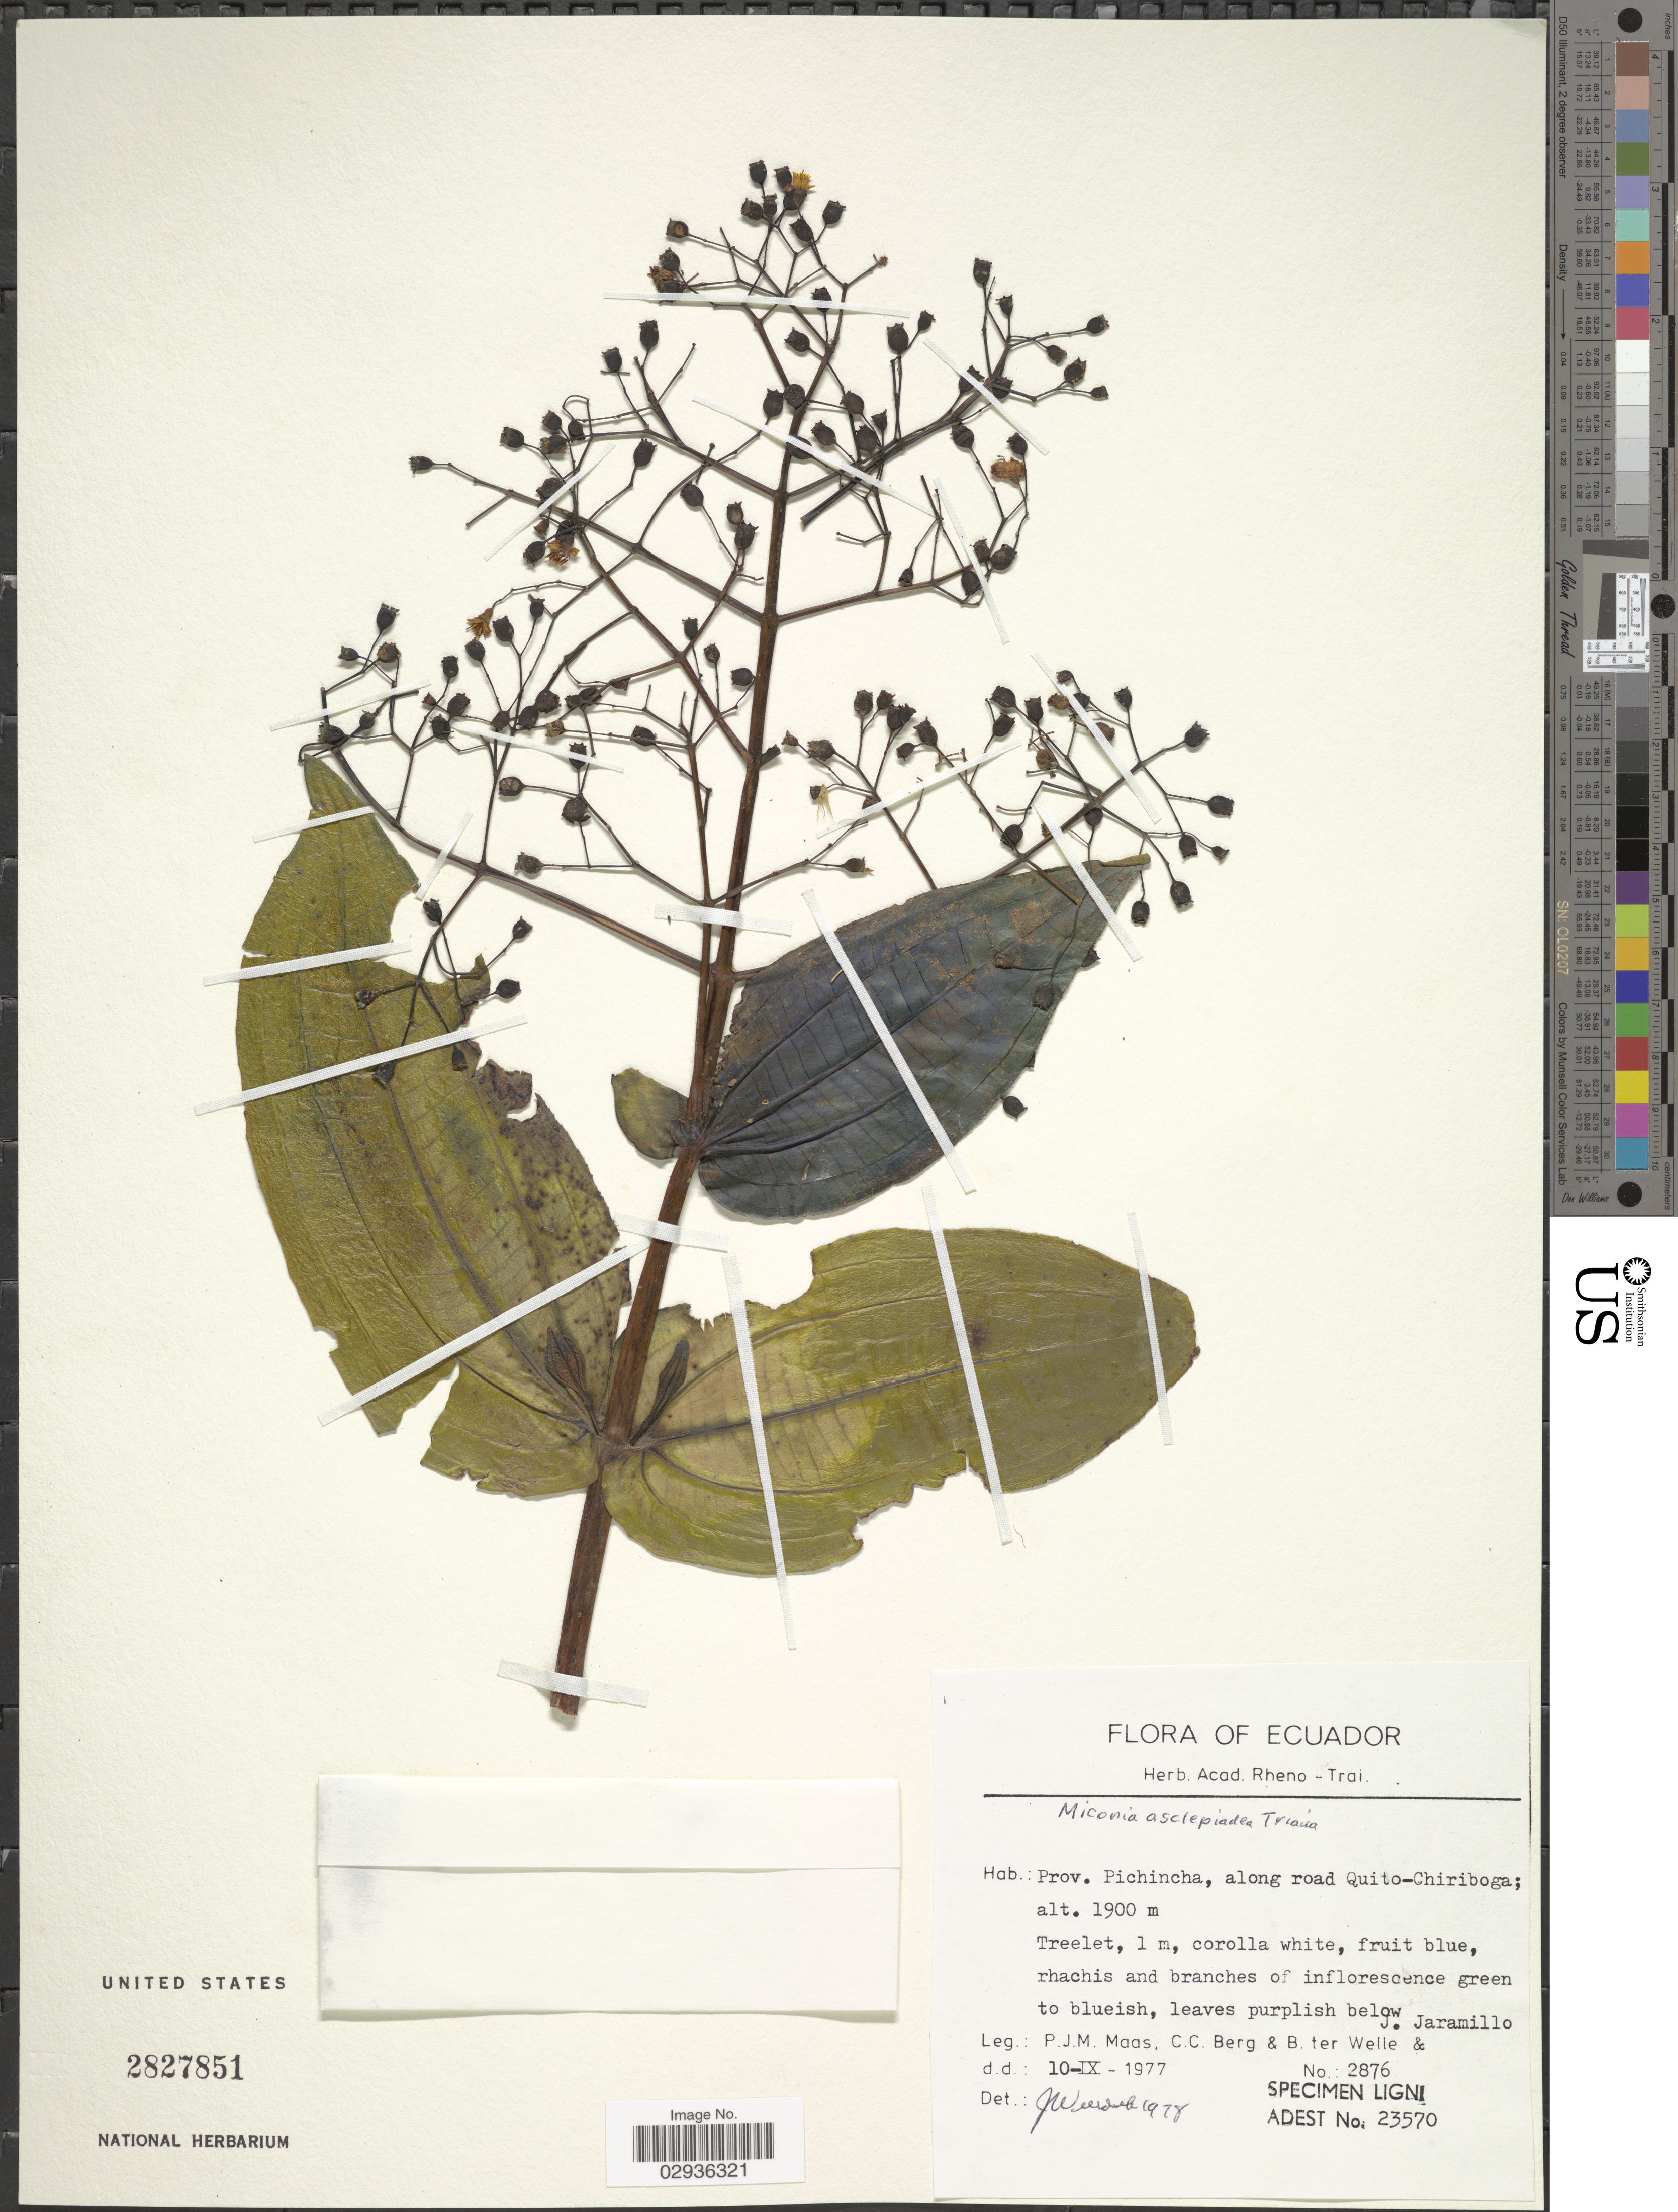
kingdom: Plantae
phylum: Tracheophyta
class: Magnoliopsida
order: Myrtales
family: Melastomataceae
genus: Miconia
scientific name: Miconia asclepiadea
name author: Triana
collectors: P. Maas, C. C. Berg, B. ter Welle & J. Jaramillo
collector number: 2876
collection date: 1977-09-10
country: Ecuador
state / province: Pichincha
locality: Along road Quito-Chiriboga.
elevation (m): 1900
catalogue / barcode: US 2827851